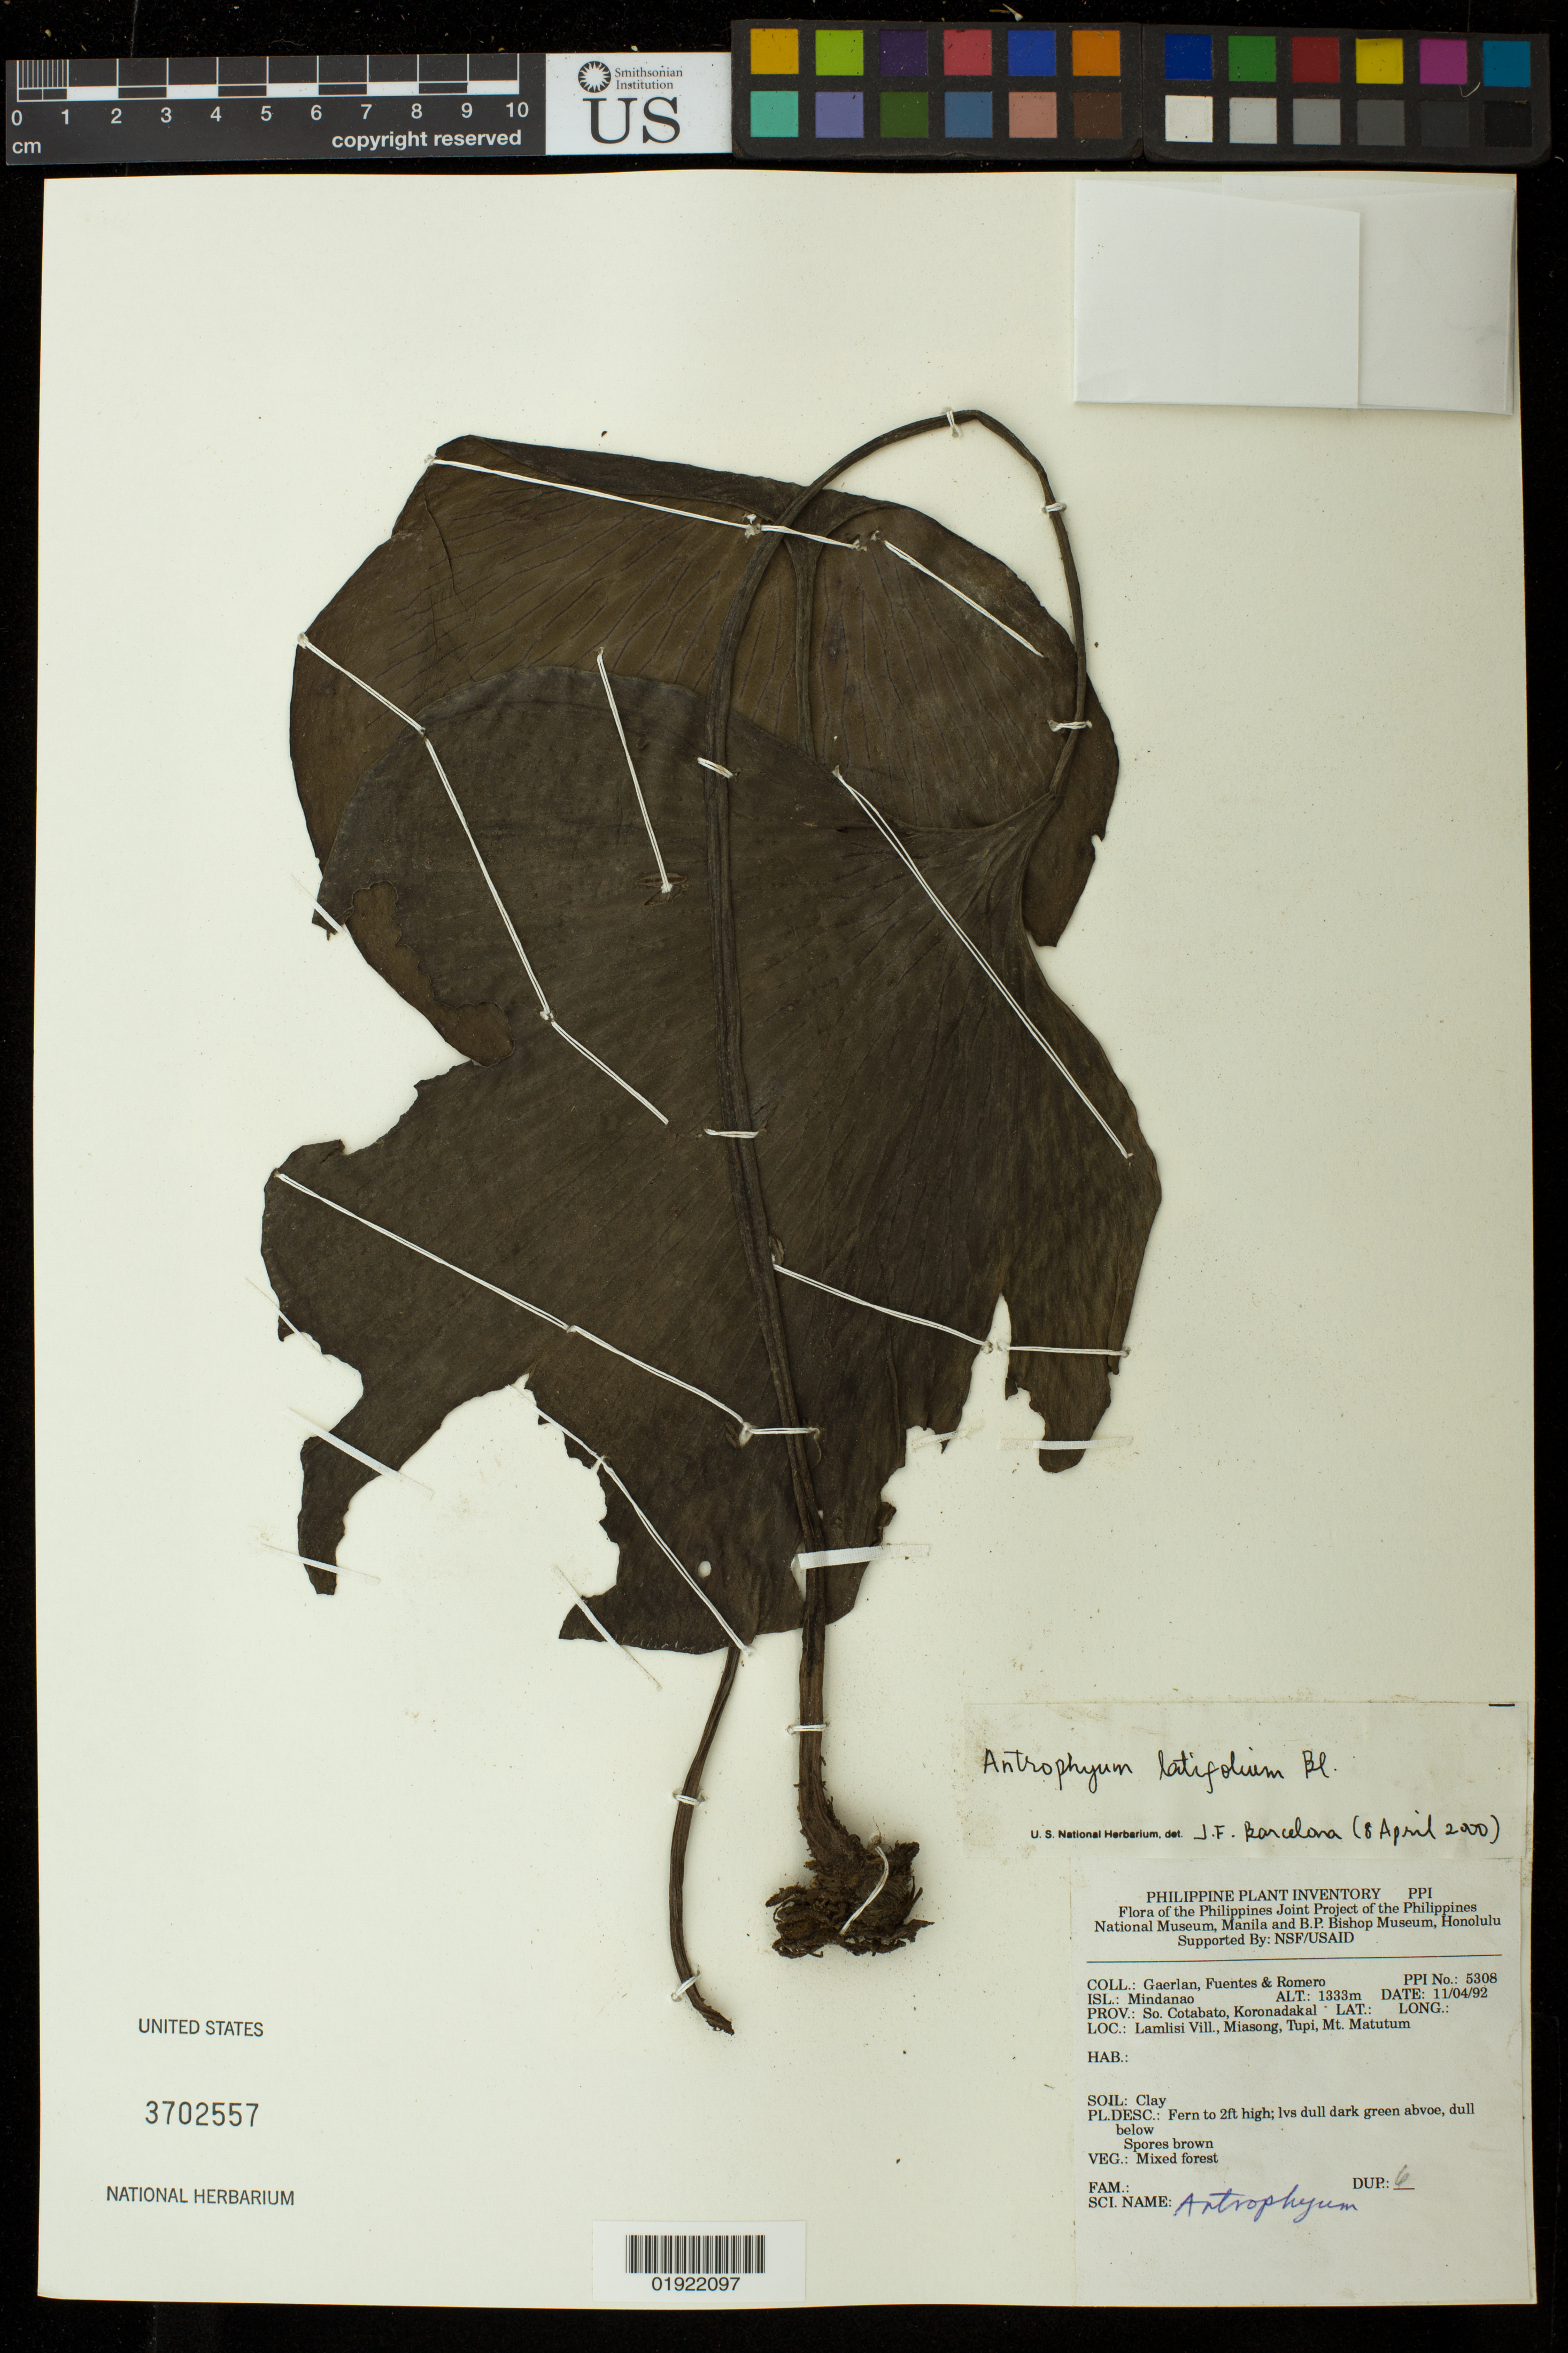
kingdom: Plantae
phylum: Tracheophyta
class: Polypodiopsida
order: Polypodiales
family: Pteridaceae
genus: Antrophyum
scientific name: Antrophyum latifolium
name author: Blume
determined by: Barcelona, Julie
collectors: Gaerlan, -. Fuentes & -. Romero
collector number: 5308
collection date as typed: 11/04/92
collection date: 1992-04-11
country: Philippines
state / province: Soccsksargen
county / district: South Cotabato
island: Mindanao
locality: So. Cotabato, Koronadakal, Lamlisi Vill., Miasong, Tupi, Mt. Matutum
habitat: clay, mixed forest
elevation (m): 1333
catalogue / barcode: US 3702557